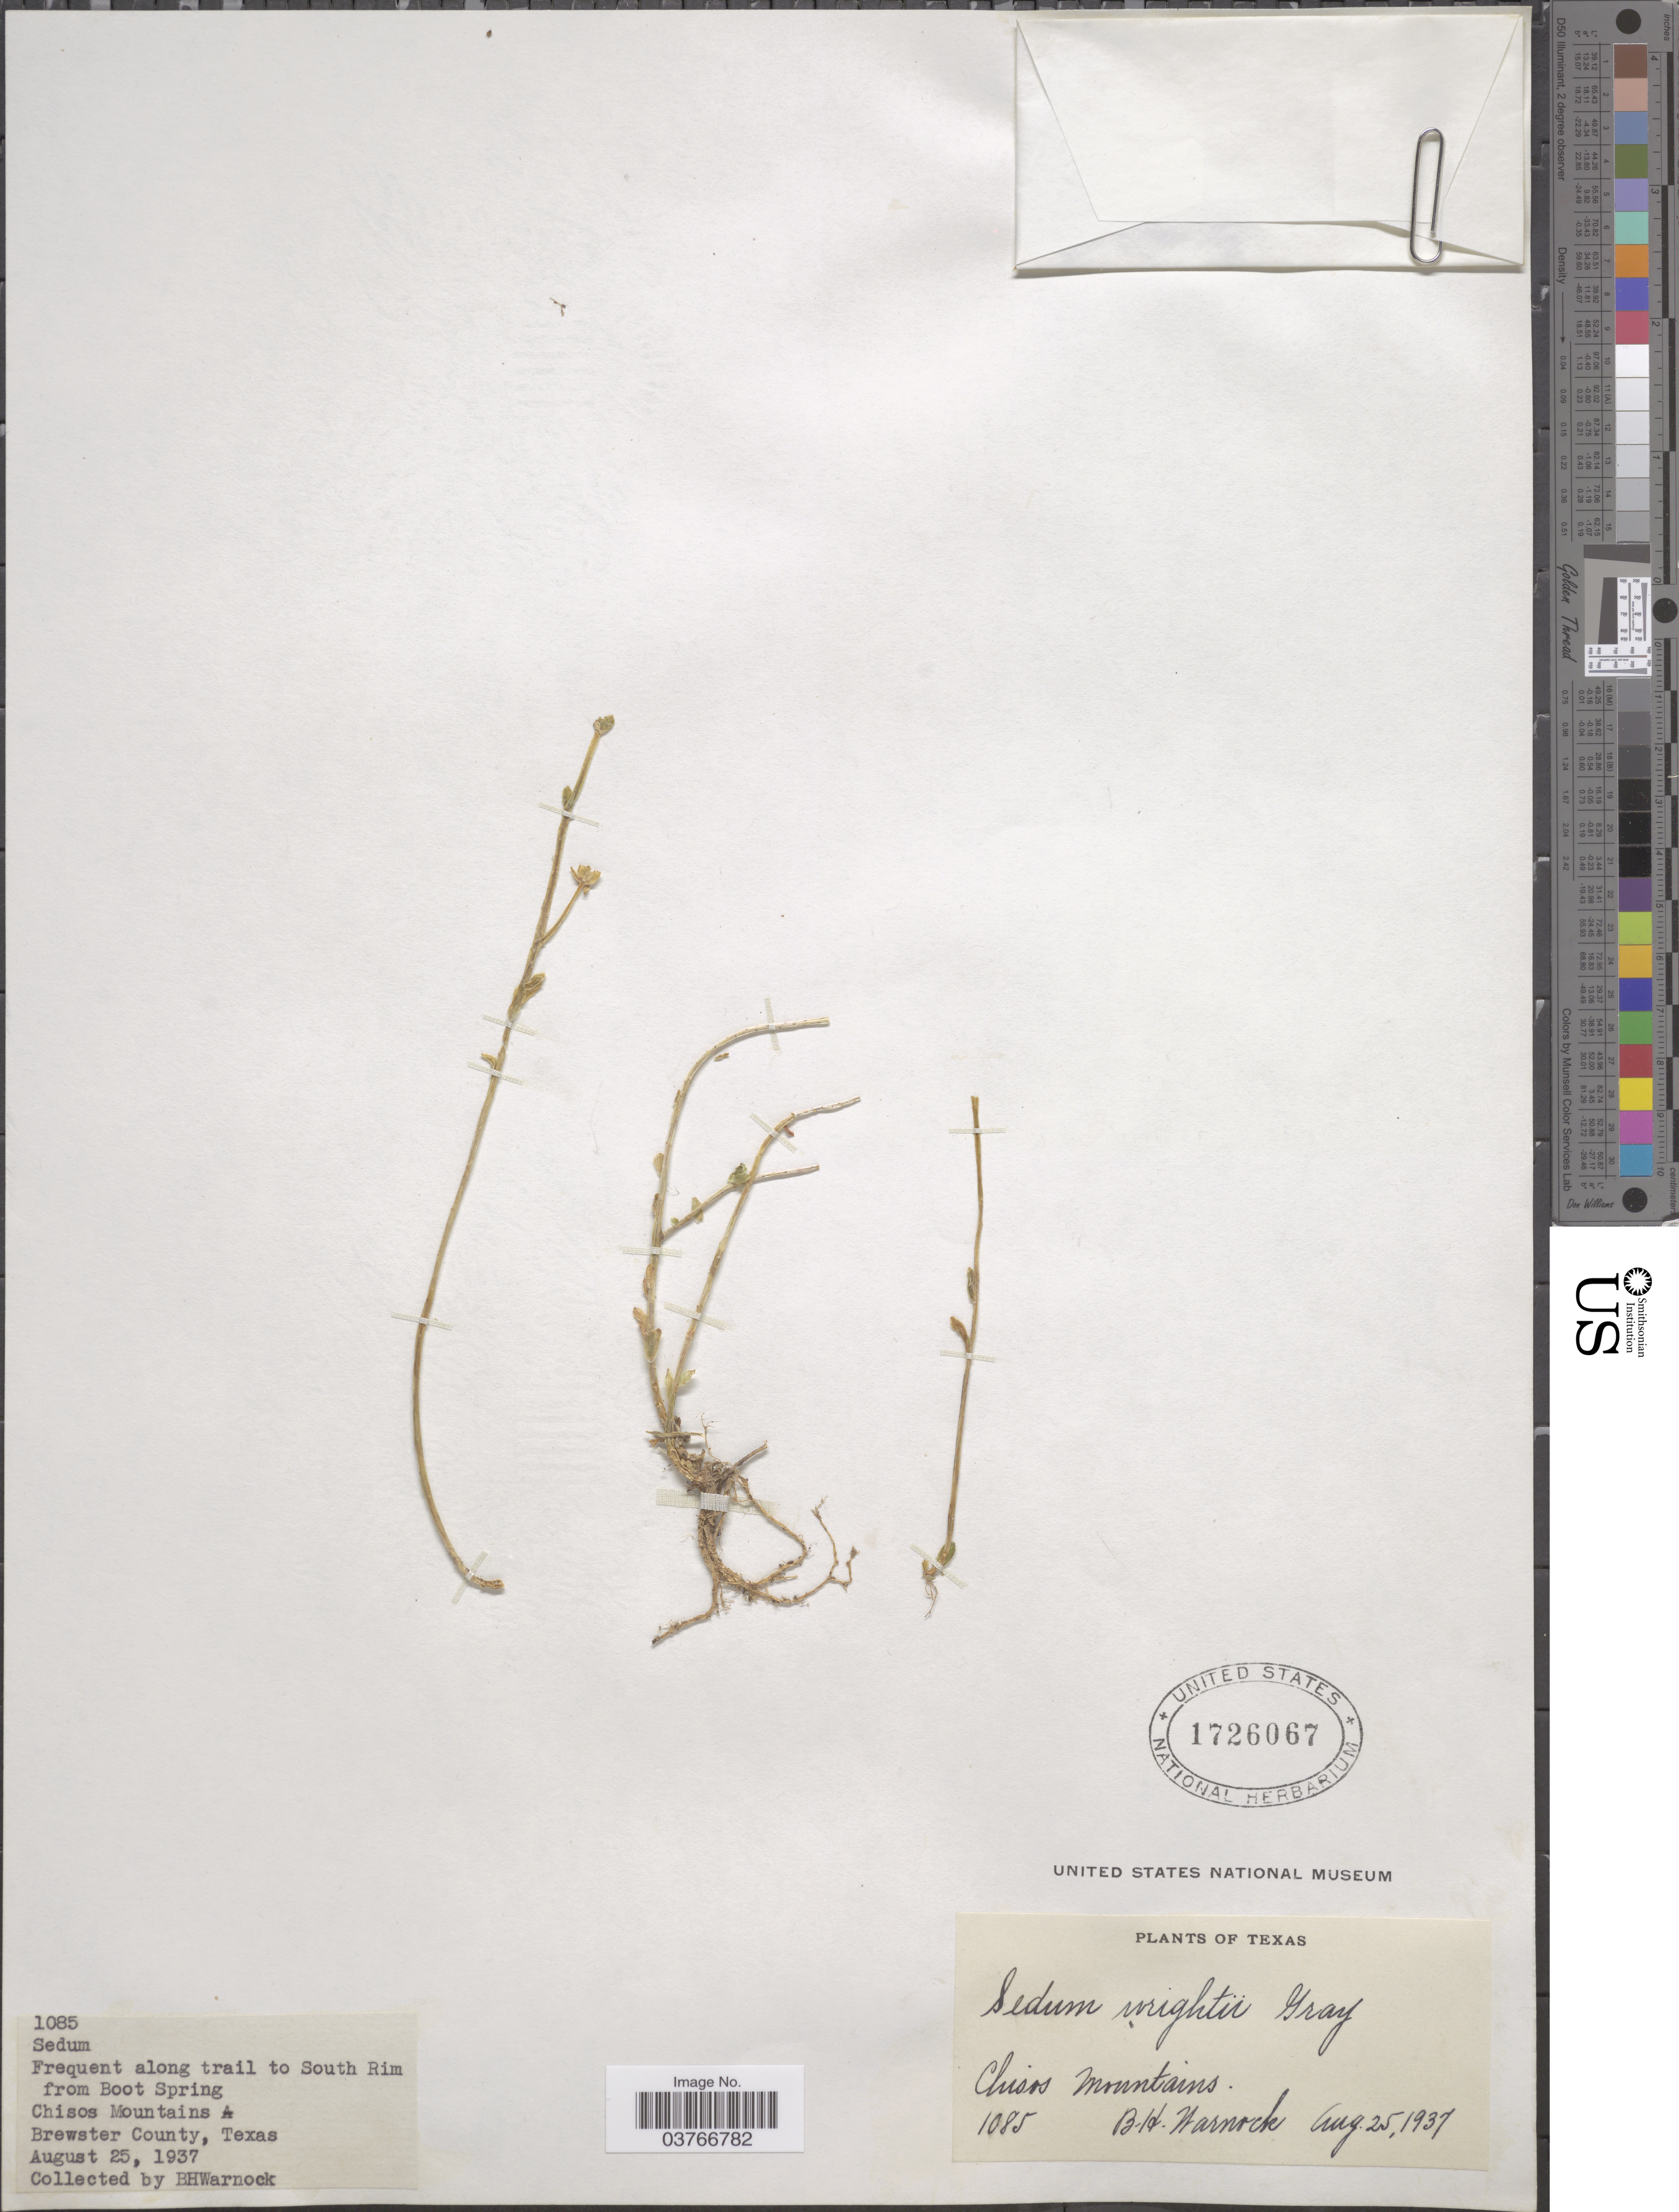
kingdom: Plantae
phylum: Tracheophyta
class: Magnoliopsida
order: Saxifragales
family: Crassulaceae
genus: Sedum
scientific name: Sedum wrightii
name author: A. Gray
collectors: B. H. Warnock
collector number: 1085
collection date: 1937-08-25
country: United States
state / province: Texas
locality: Frequent along trail to South Rim from Boot Spring. Chisos mountains. Brewster County.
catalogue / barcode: US 1726067